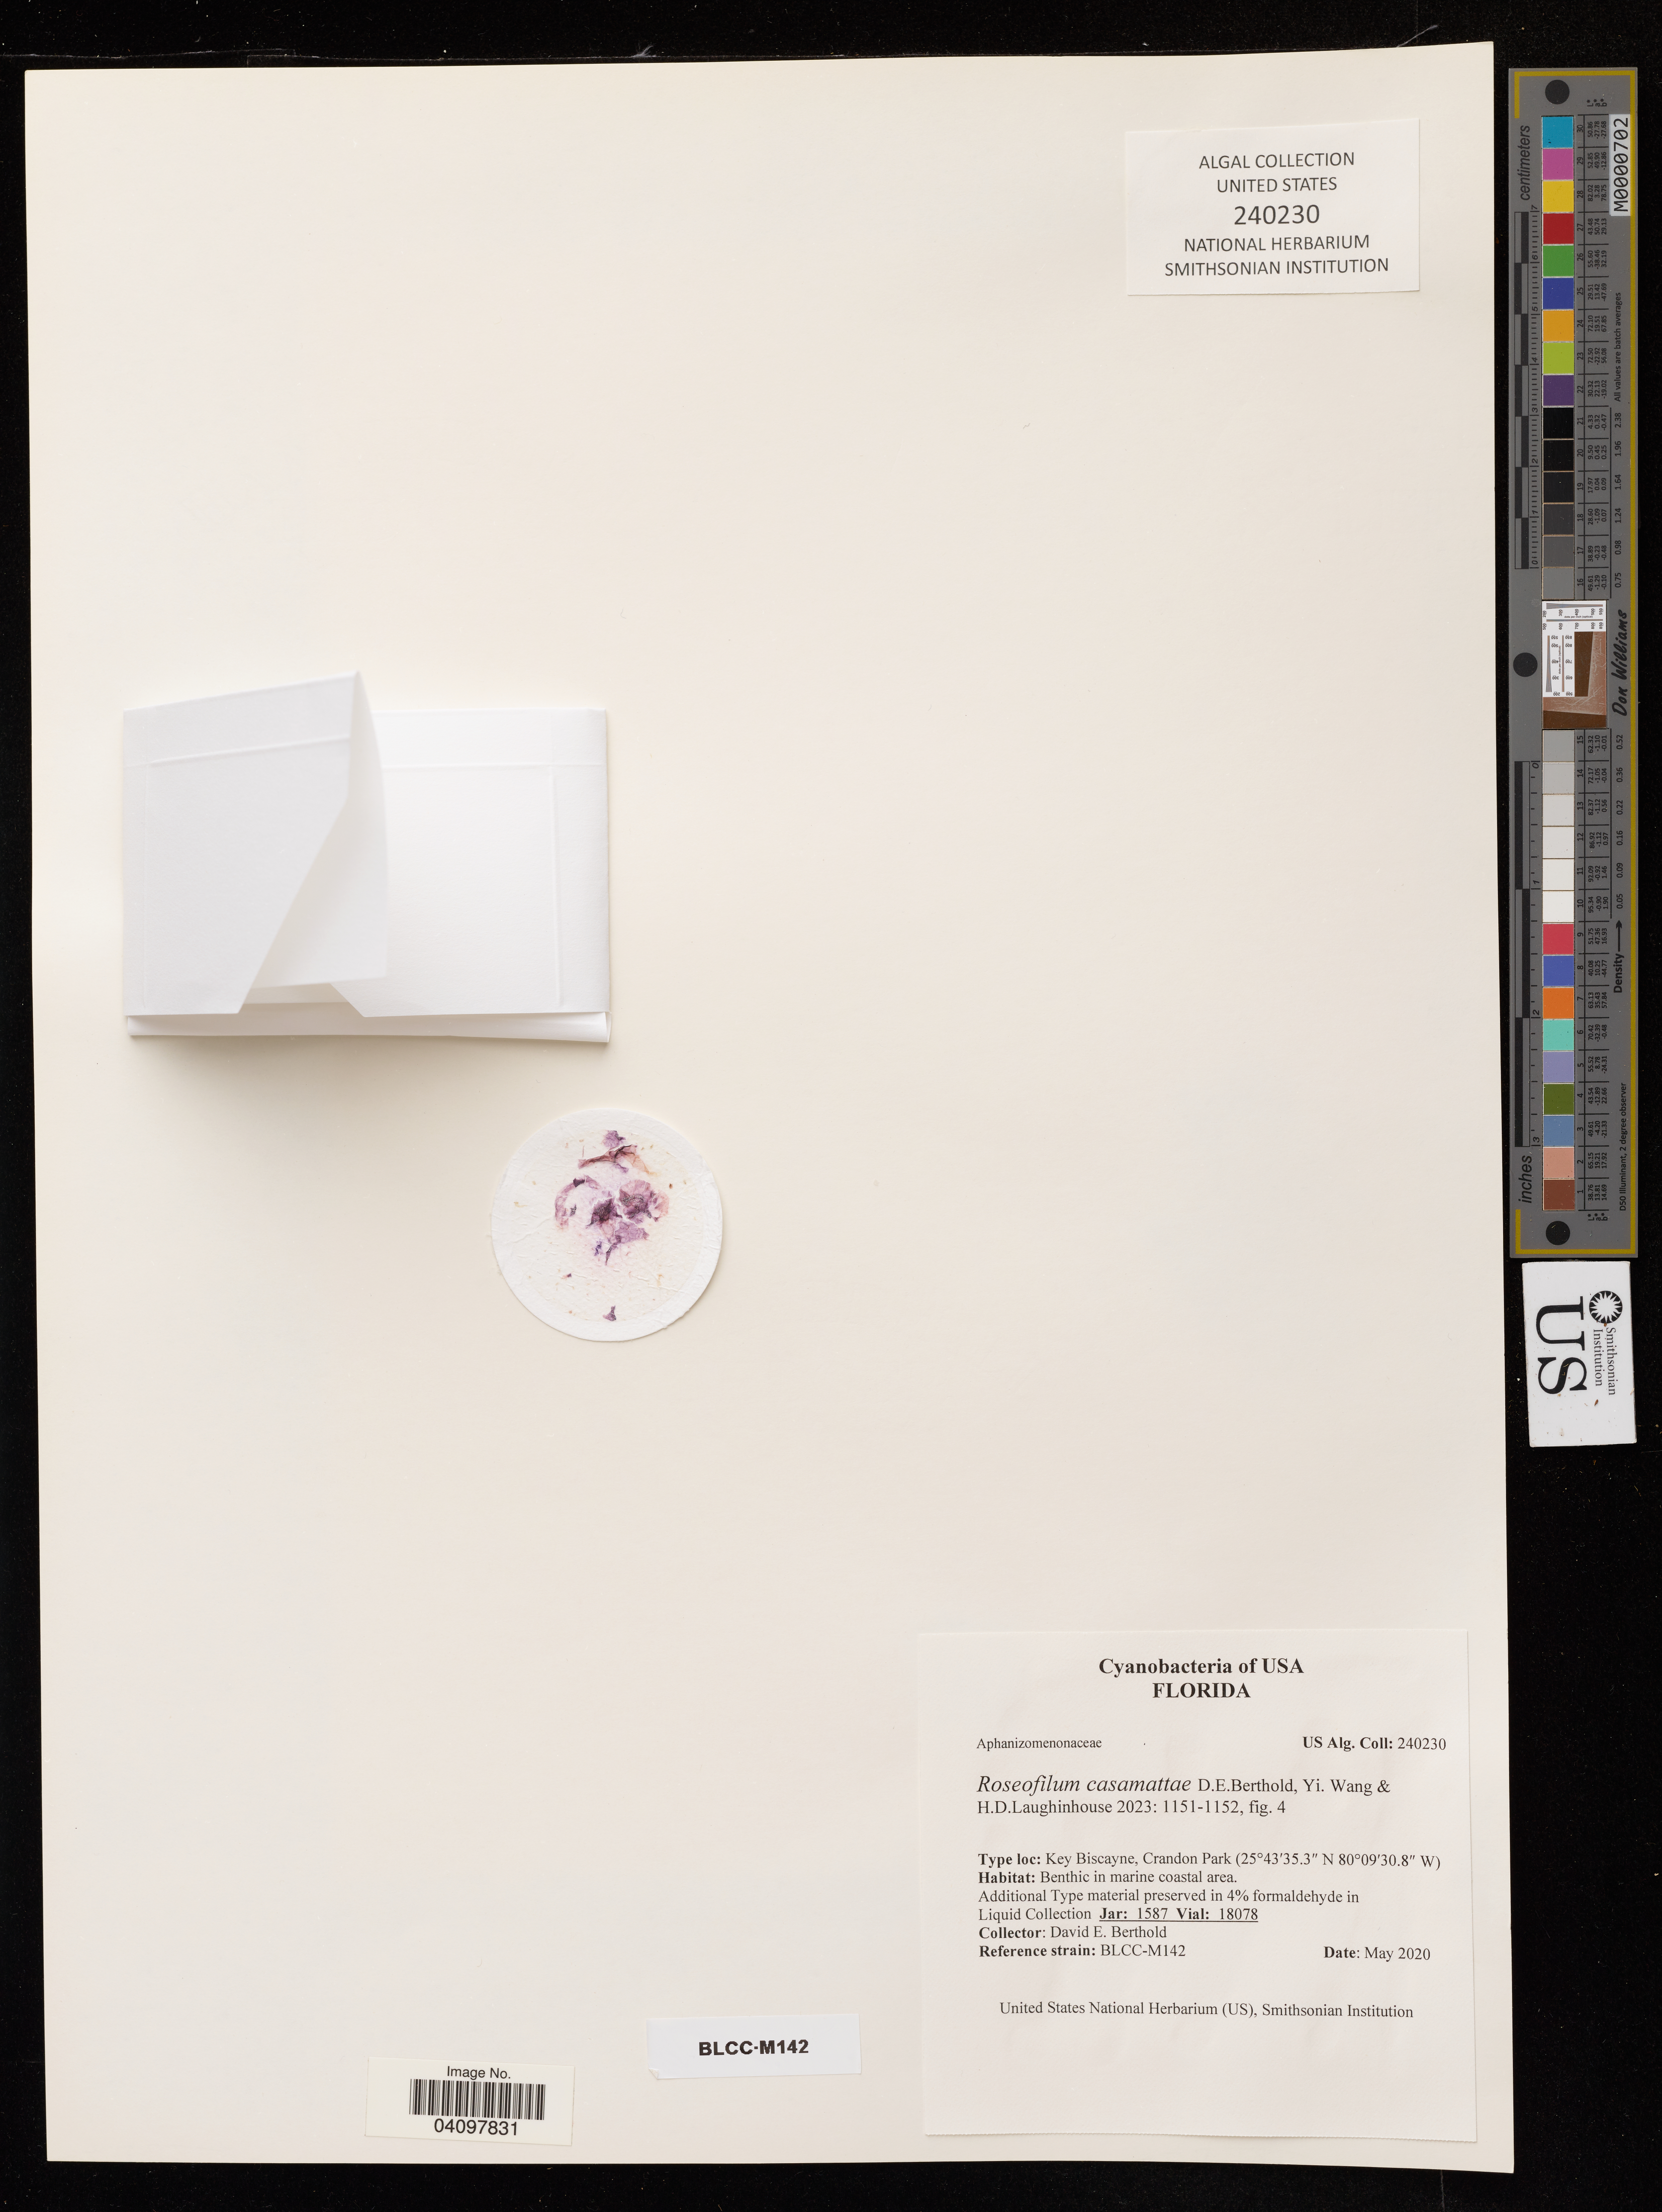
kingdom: Bacteria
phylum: Cyanobacteria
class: Cyanobacteriia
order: Cyanobacteriales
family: Desertifilaceae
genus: Roseofilum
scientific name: Roseofilum casamattae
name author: D.E. Berthold et al.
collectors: D. Berthold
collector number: BLCC-M142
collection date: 2020-05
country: United States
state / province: Florida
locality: Key Biscayne, Crandon Park.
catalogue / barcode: US 240230